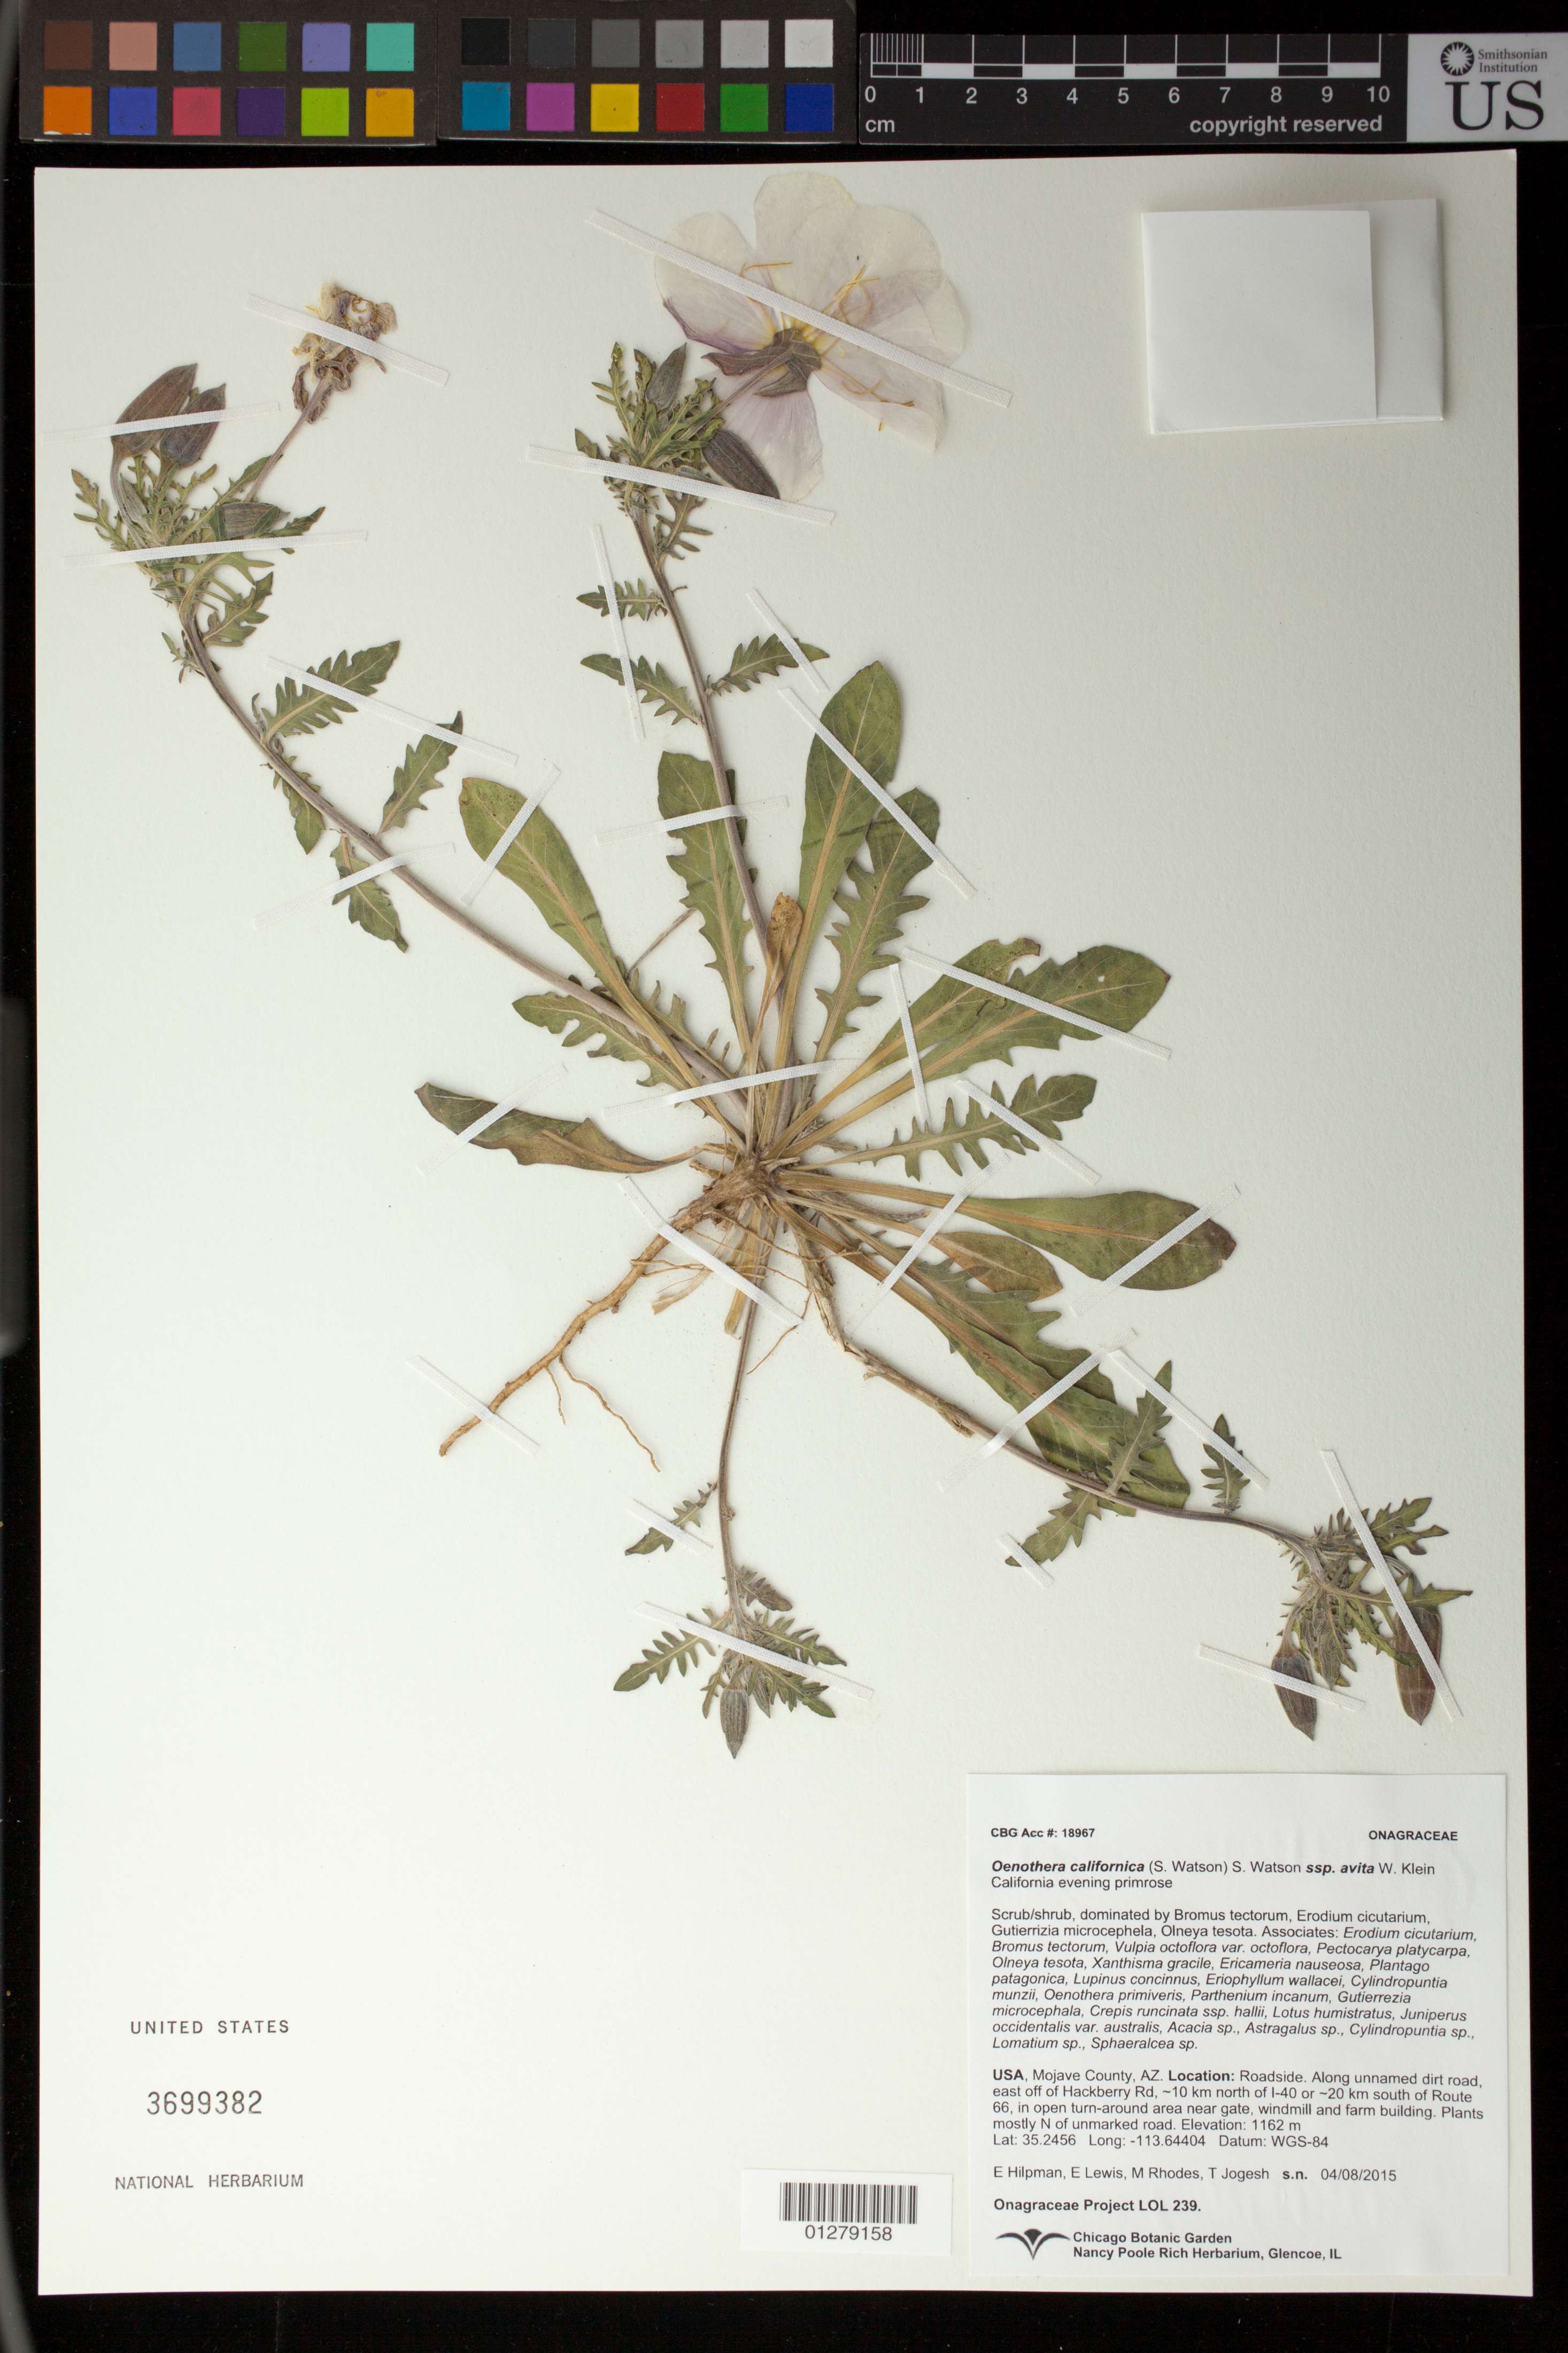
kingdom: Plantae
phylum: Tracheophyta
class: Magnoliopsida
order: Myrtales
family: Onagraceae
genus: Oenothera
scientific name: Oenothera avita subsp. avita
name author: (W.M. Klein) W.M. Klein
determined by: Wagner, W. L., (BOT), Smithsonian Institution - National Museum of Natural History (UNITED STATES)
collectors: E. Hilpman, E. Lewis, T. Jojesh & T. Jojesh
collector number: LOL 239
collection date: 2015-04-08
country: United States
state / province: Arizona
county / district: Mojave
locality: Along unnamed dirt road, east off of Hackberry Rd, ~10 km north of I-40 or ~20 km south of Route 66, in open turn-around area near gate, windmill and farm building. Plants mostly N of unmarked road.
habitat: Scrub/shrub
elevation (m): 1162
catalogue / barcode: US 3699382